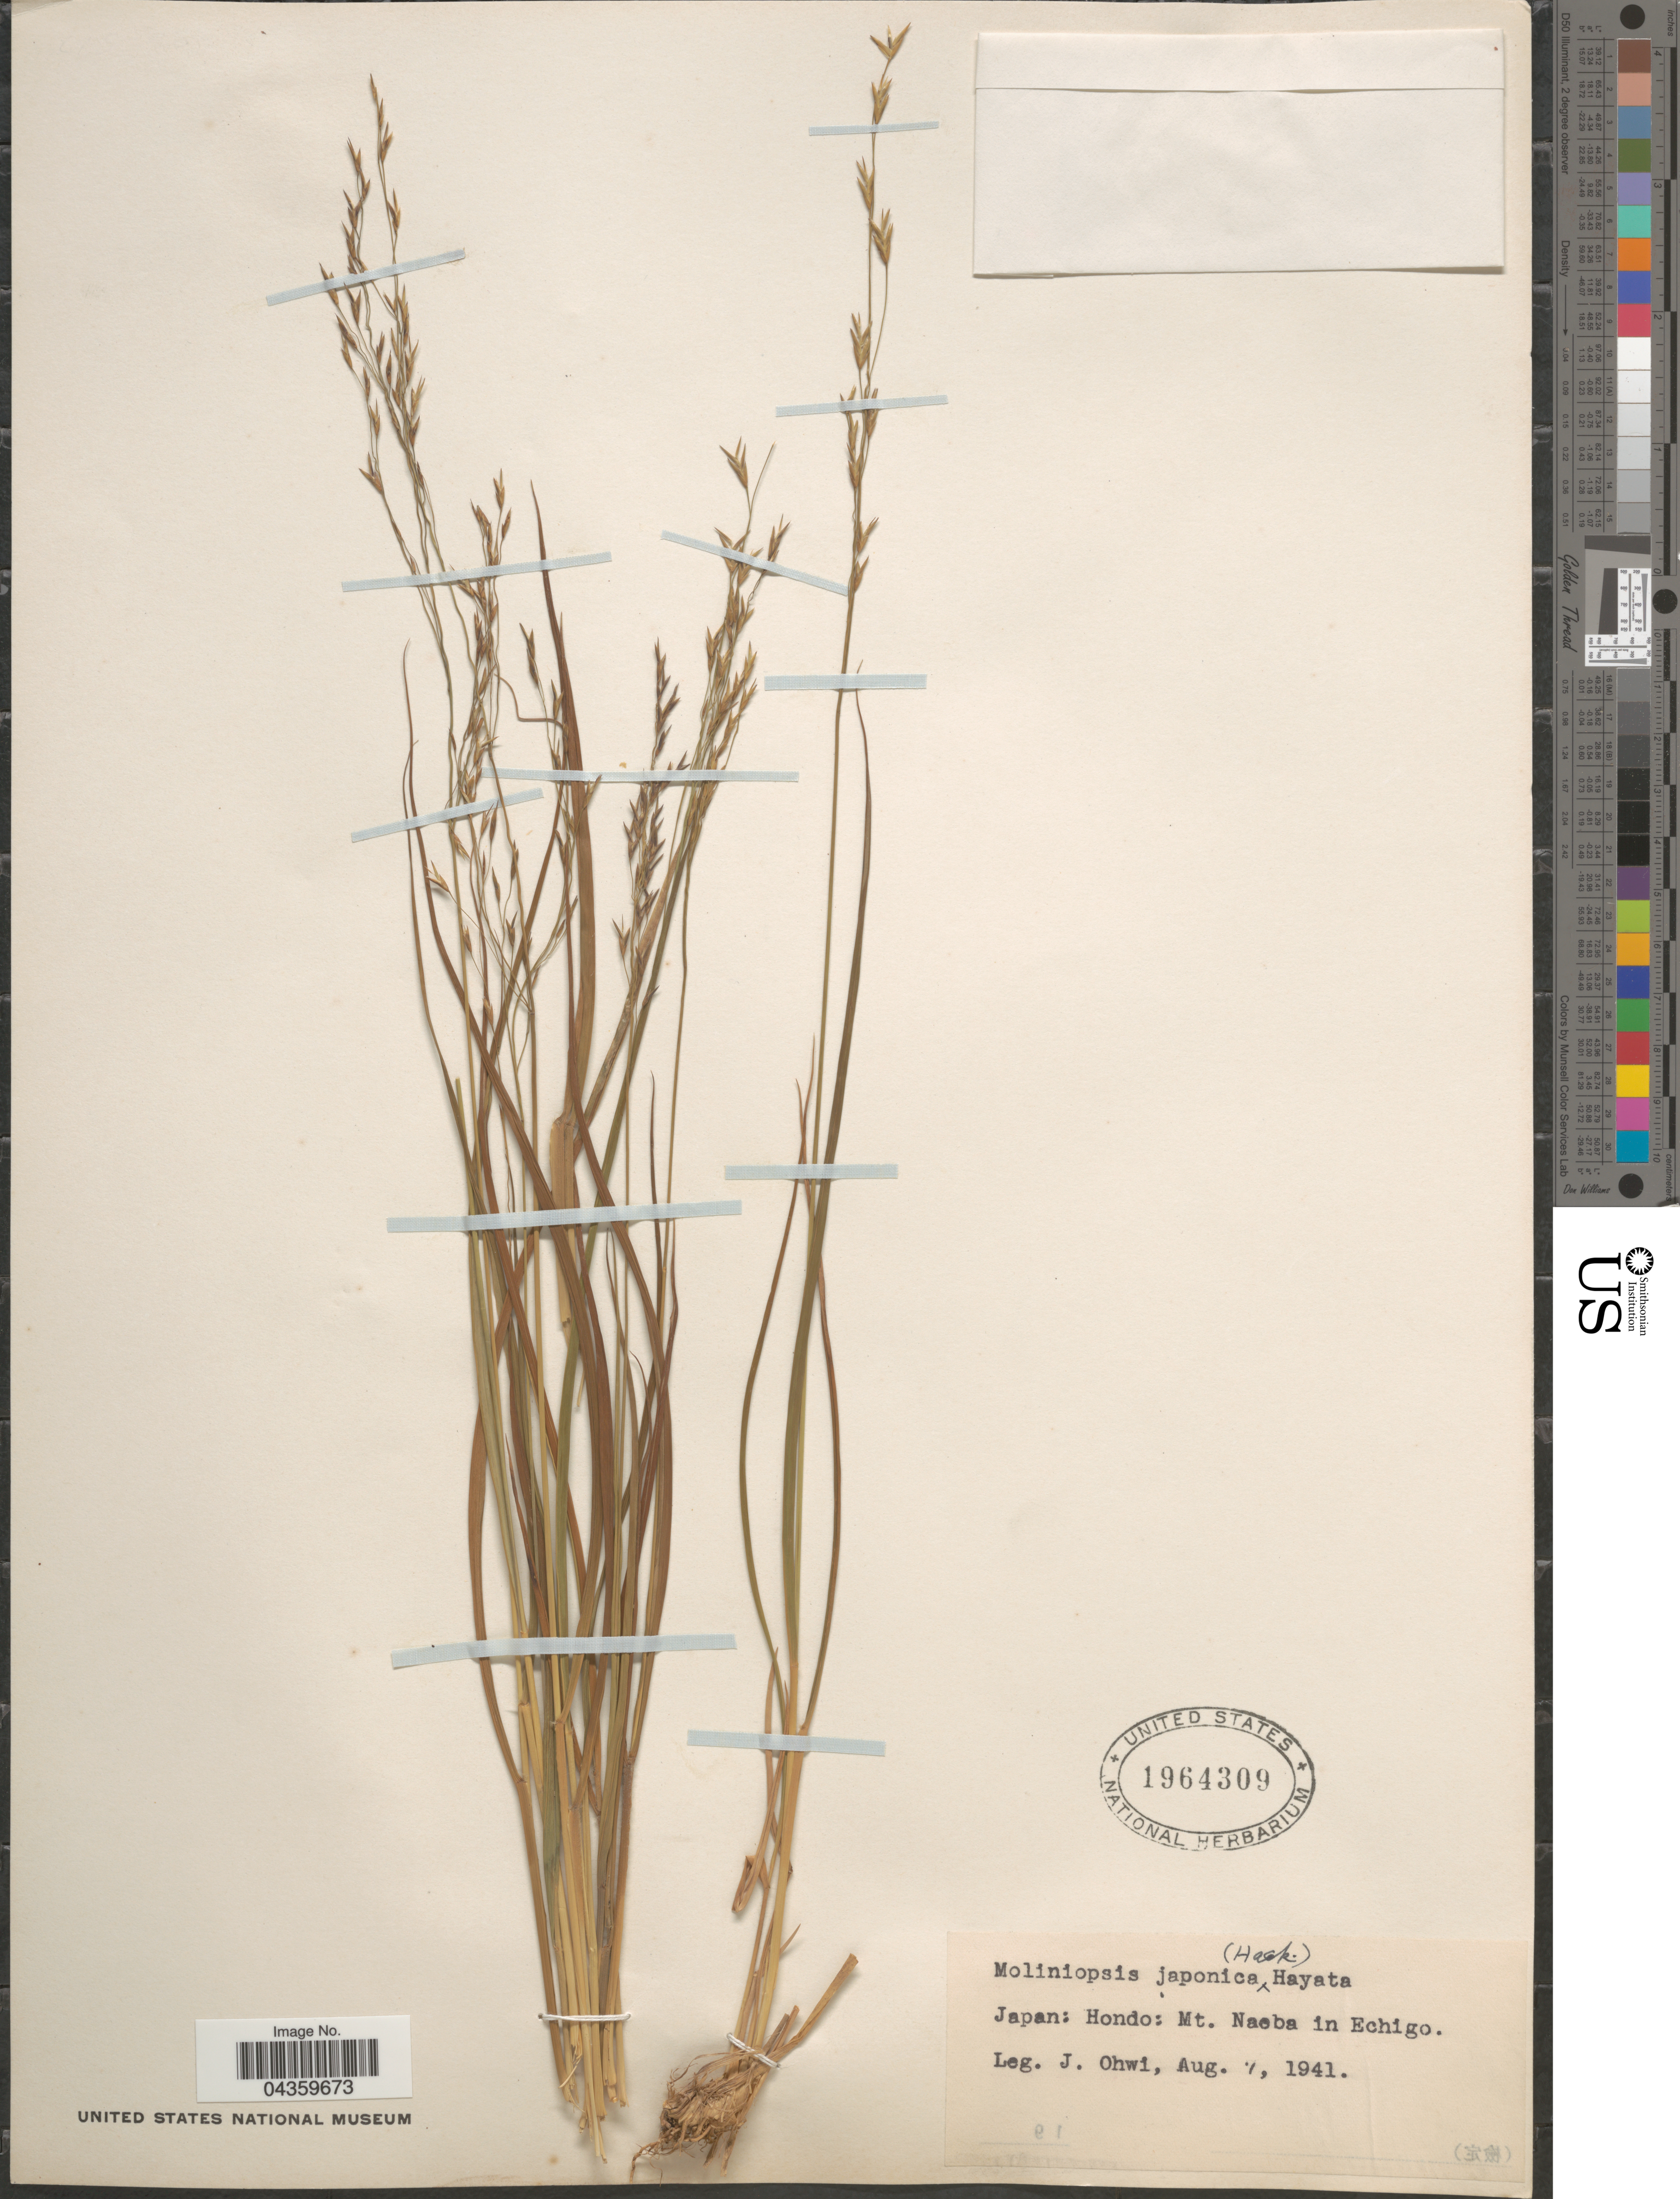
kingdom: Plantae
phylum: Tracheophyta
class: Liliopsida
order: Poales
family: Poaceae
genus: Molinia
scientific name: Molinia japonica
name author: Hack.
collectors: J. Ohwi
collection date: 1941-08-07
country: Japan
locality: Hondo: Mt. Naeba in Echigo.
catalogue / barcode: US 1964309